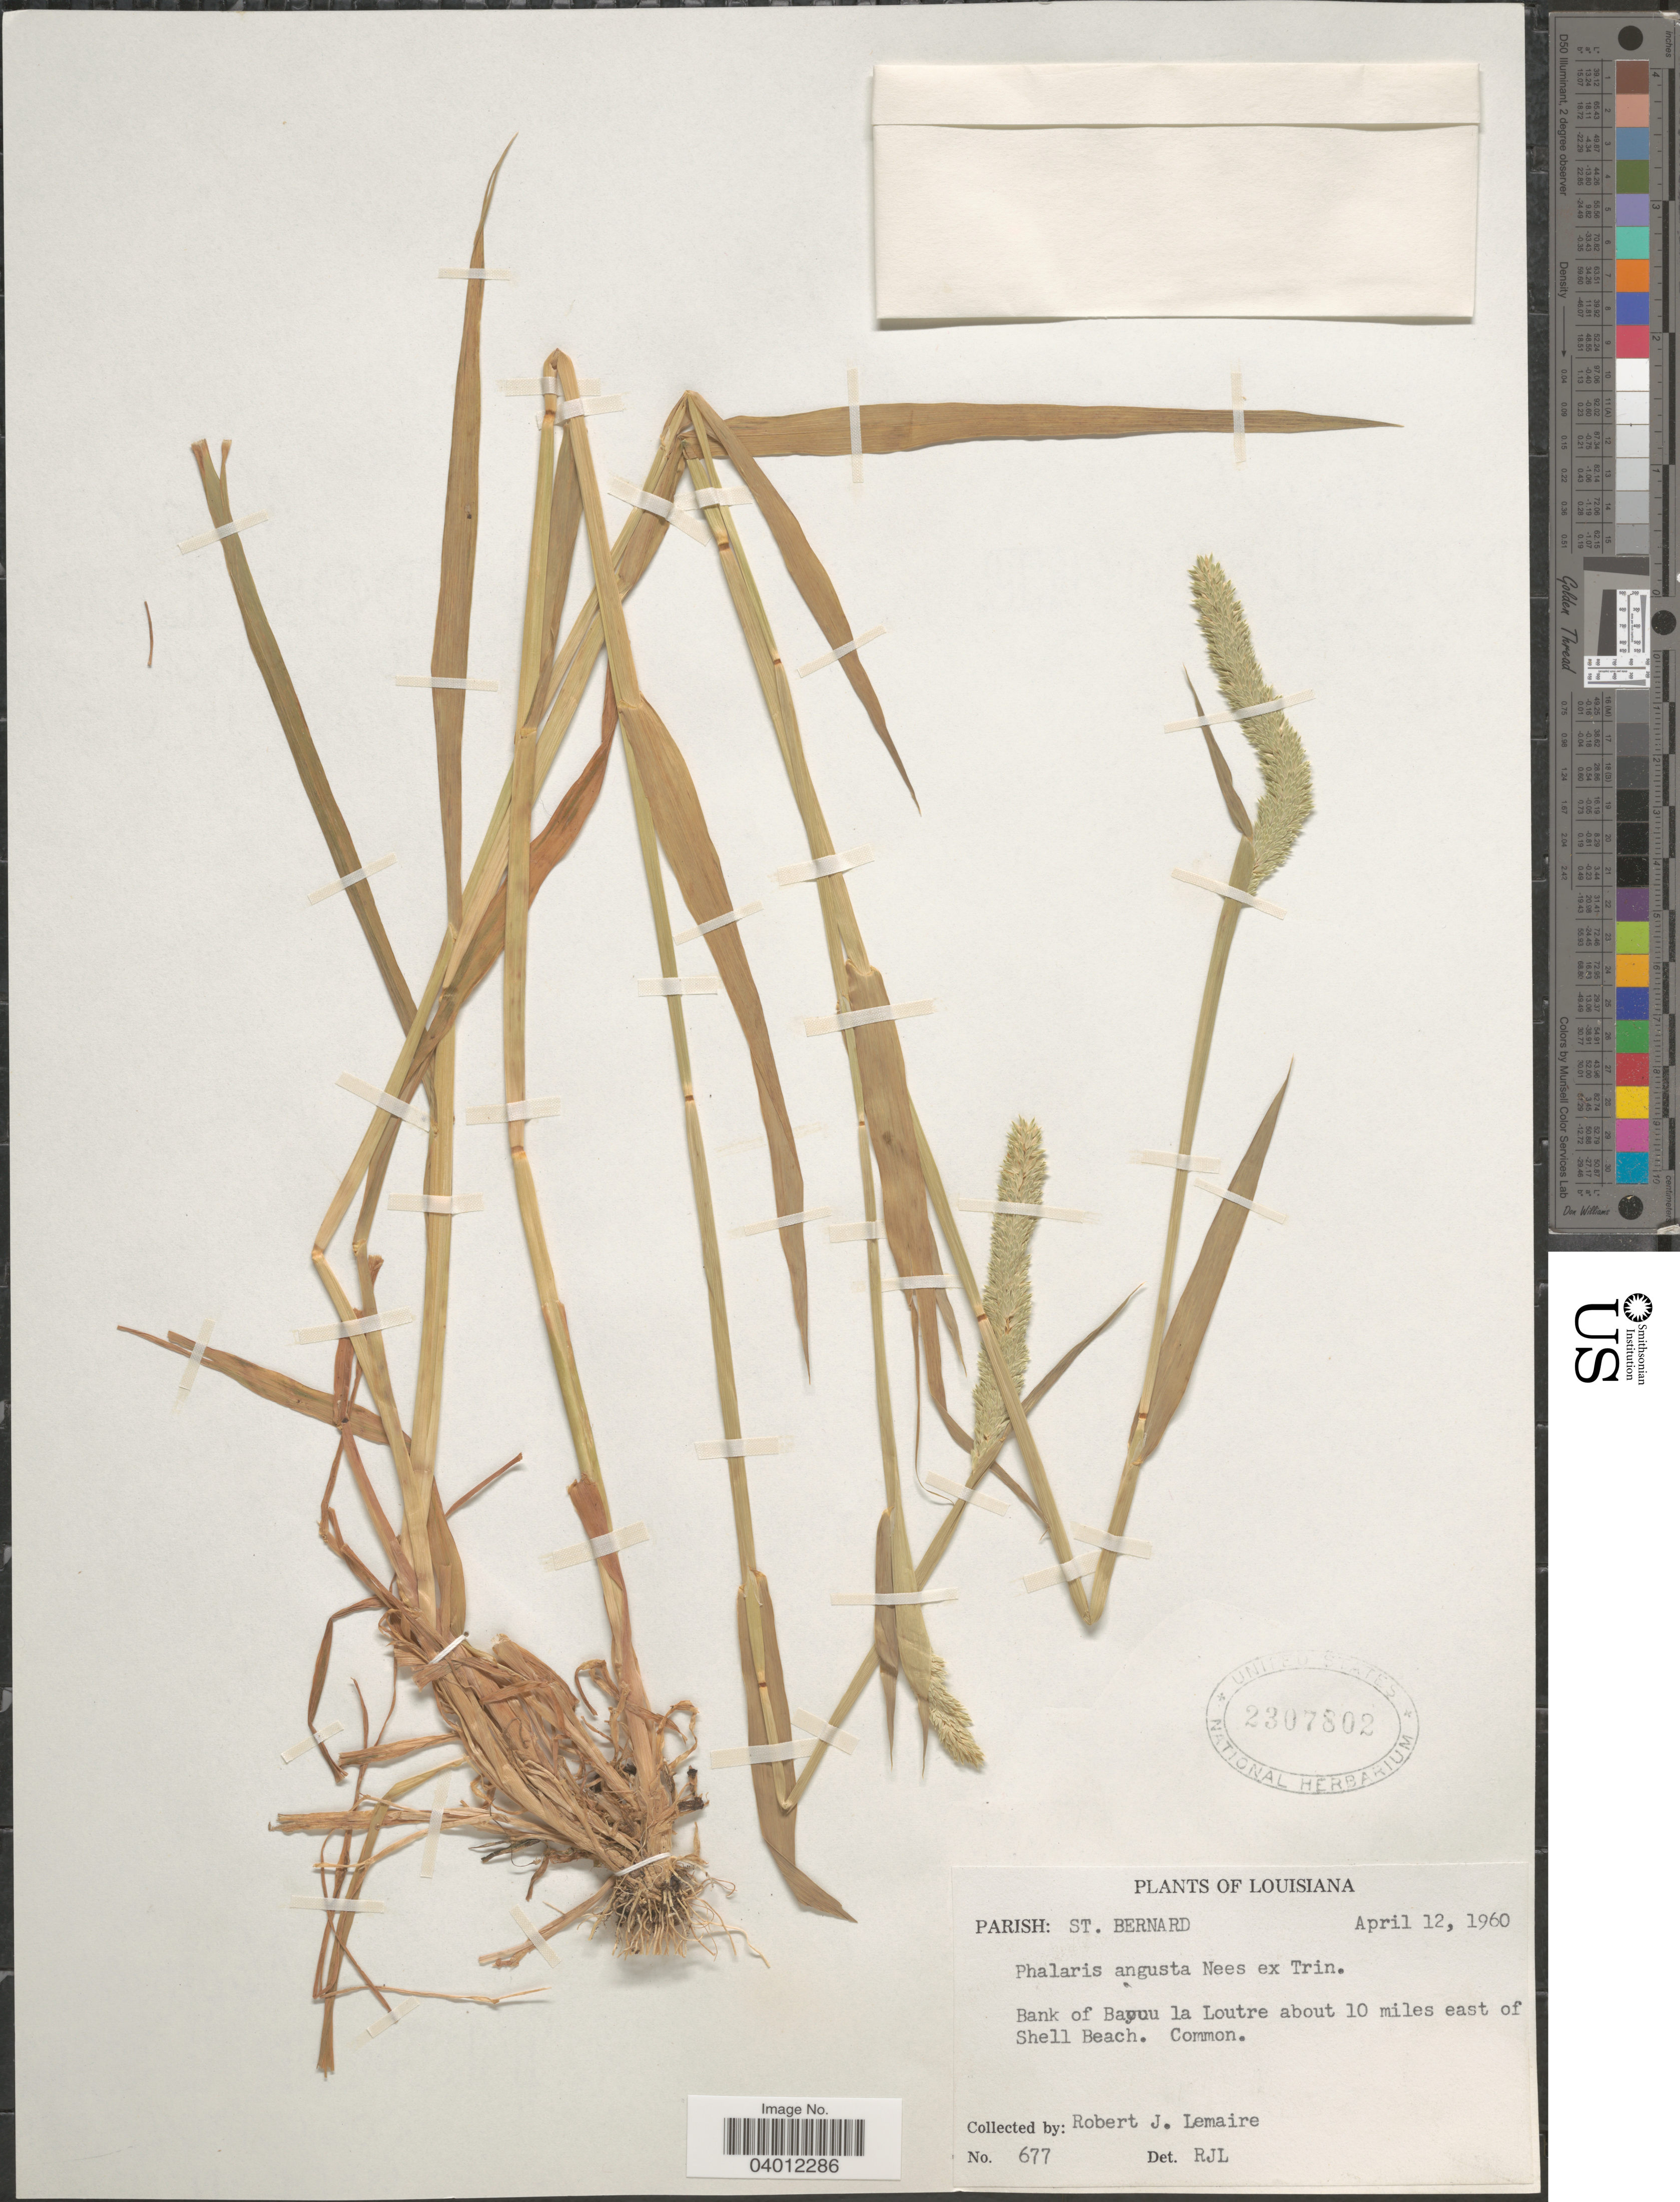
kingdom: Plantae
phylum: Tracheophyta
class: Liliopsida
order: Poales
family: Poaceae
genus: Phalaris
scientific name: Phalaris angusta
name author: Nees ex Trin.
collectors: R. J. Lemaire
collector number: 677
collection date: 1960-04-12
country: United States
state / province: Louisiana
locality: Parish: St. Bernard. Bank of Bayou la Loutre about 10 miles east of Shell Beach.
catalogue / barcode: US 2307802